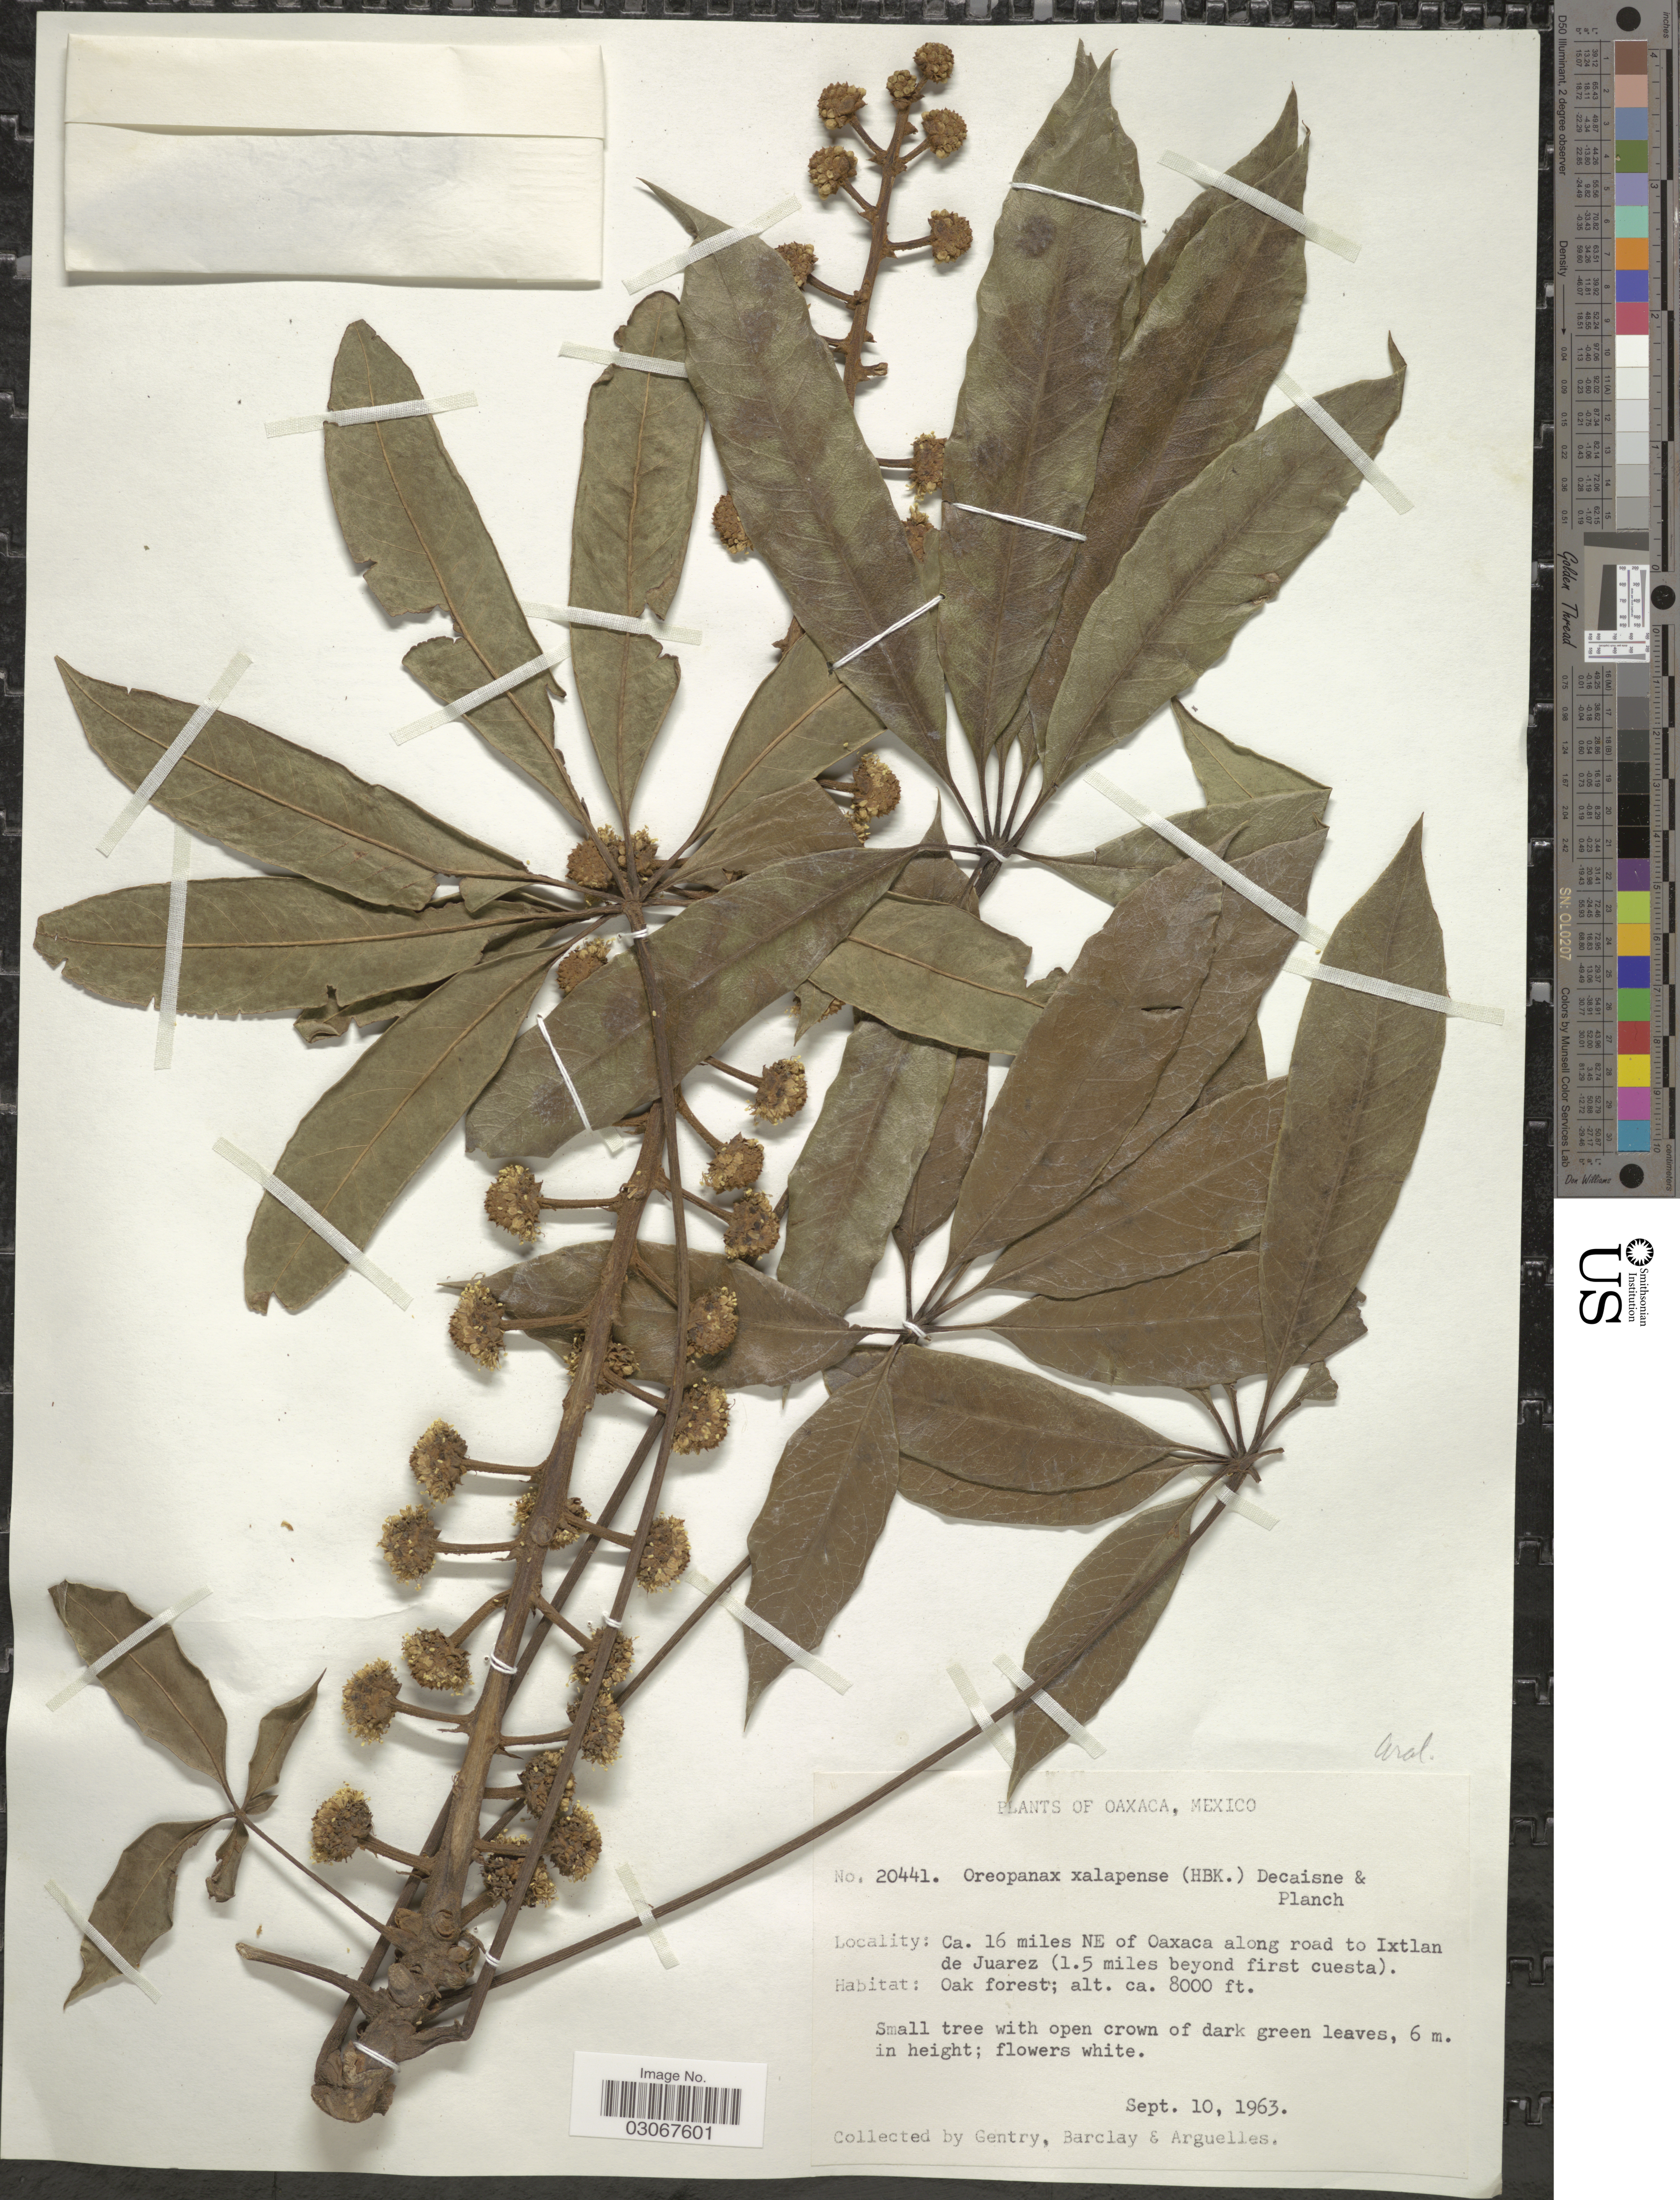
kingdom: Plantae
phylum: Tracheophyta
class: Magnoliopsida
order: Apiales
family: Araliaceae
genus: Oreopanax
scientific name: Oreopanax xalapensis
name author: (Kunth) Decne. & Planch.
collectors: Gentry, --, -- Barclay & Arguelles, --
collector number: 20441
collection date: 1963-09-10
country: Mexico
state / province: Oaxaca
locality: Ca. 16 miles NE of Oaxaca along road to Ixtlan de Juarez (1.5 miles beyond first cuesta)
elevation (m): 2438